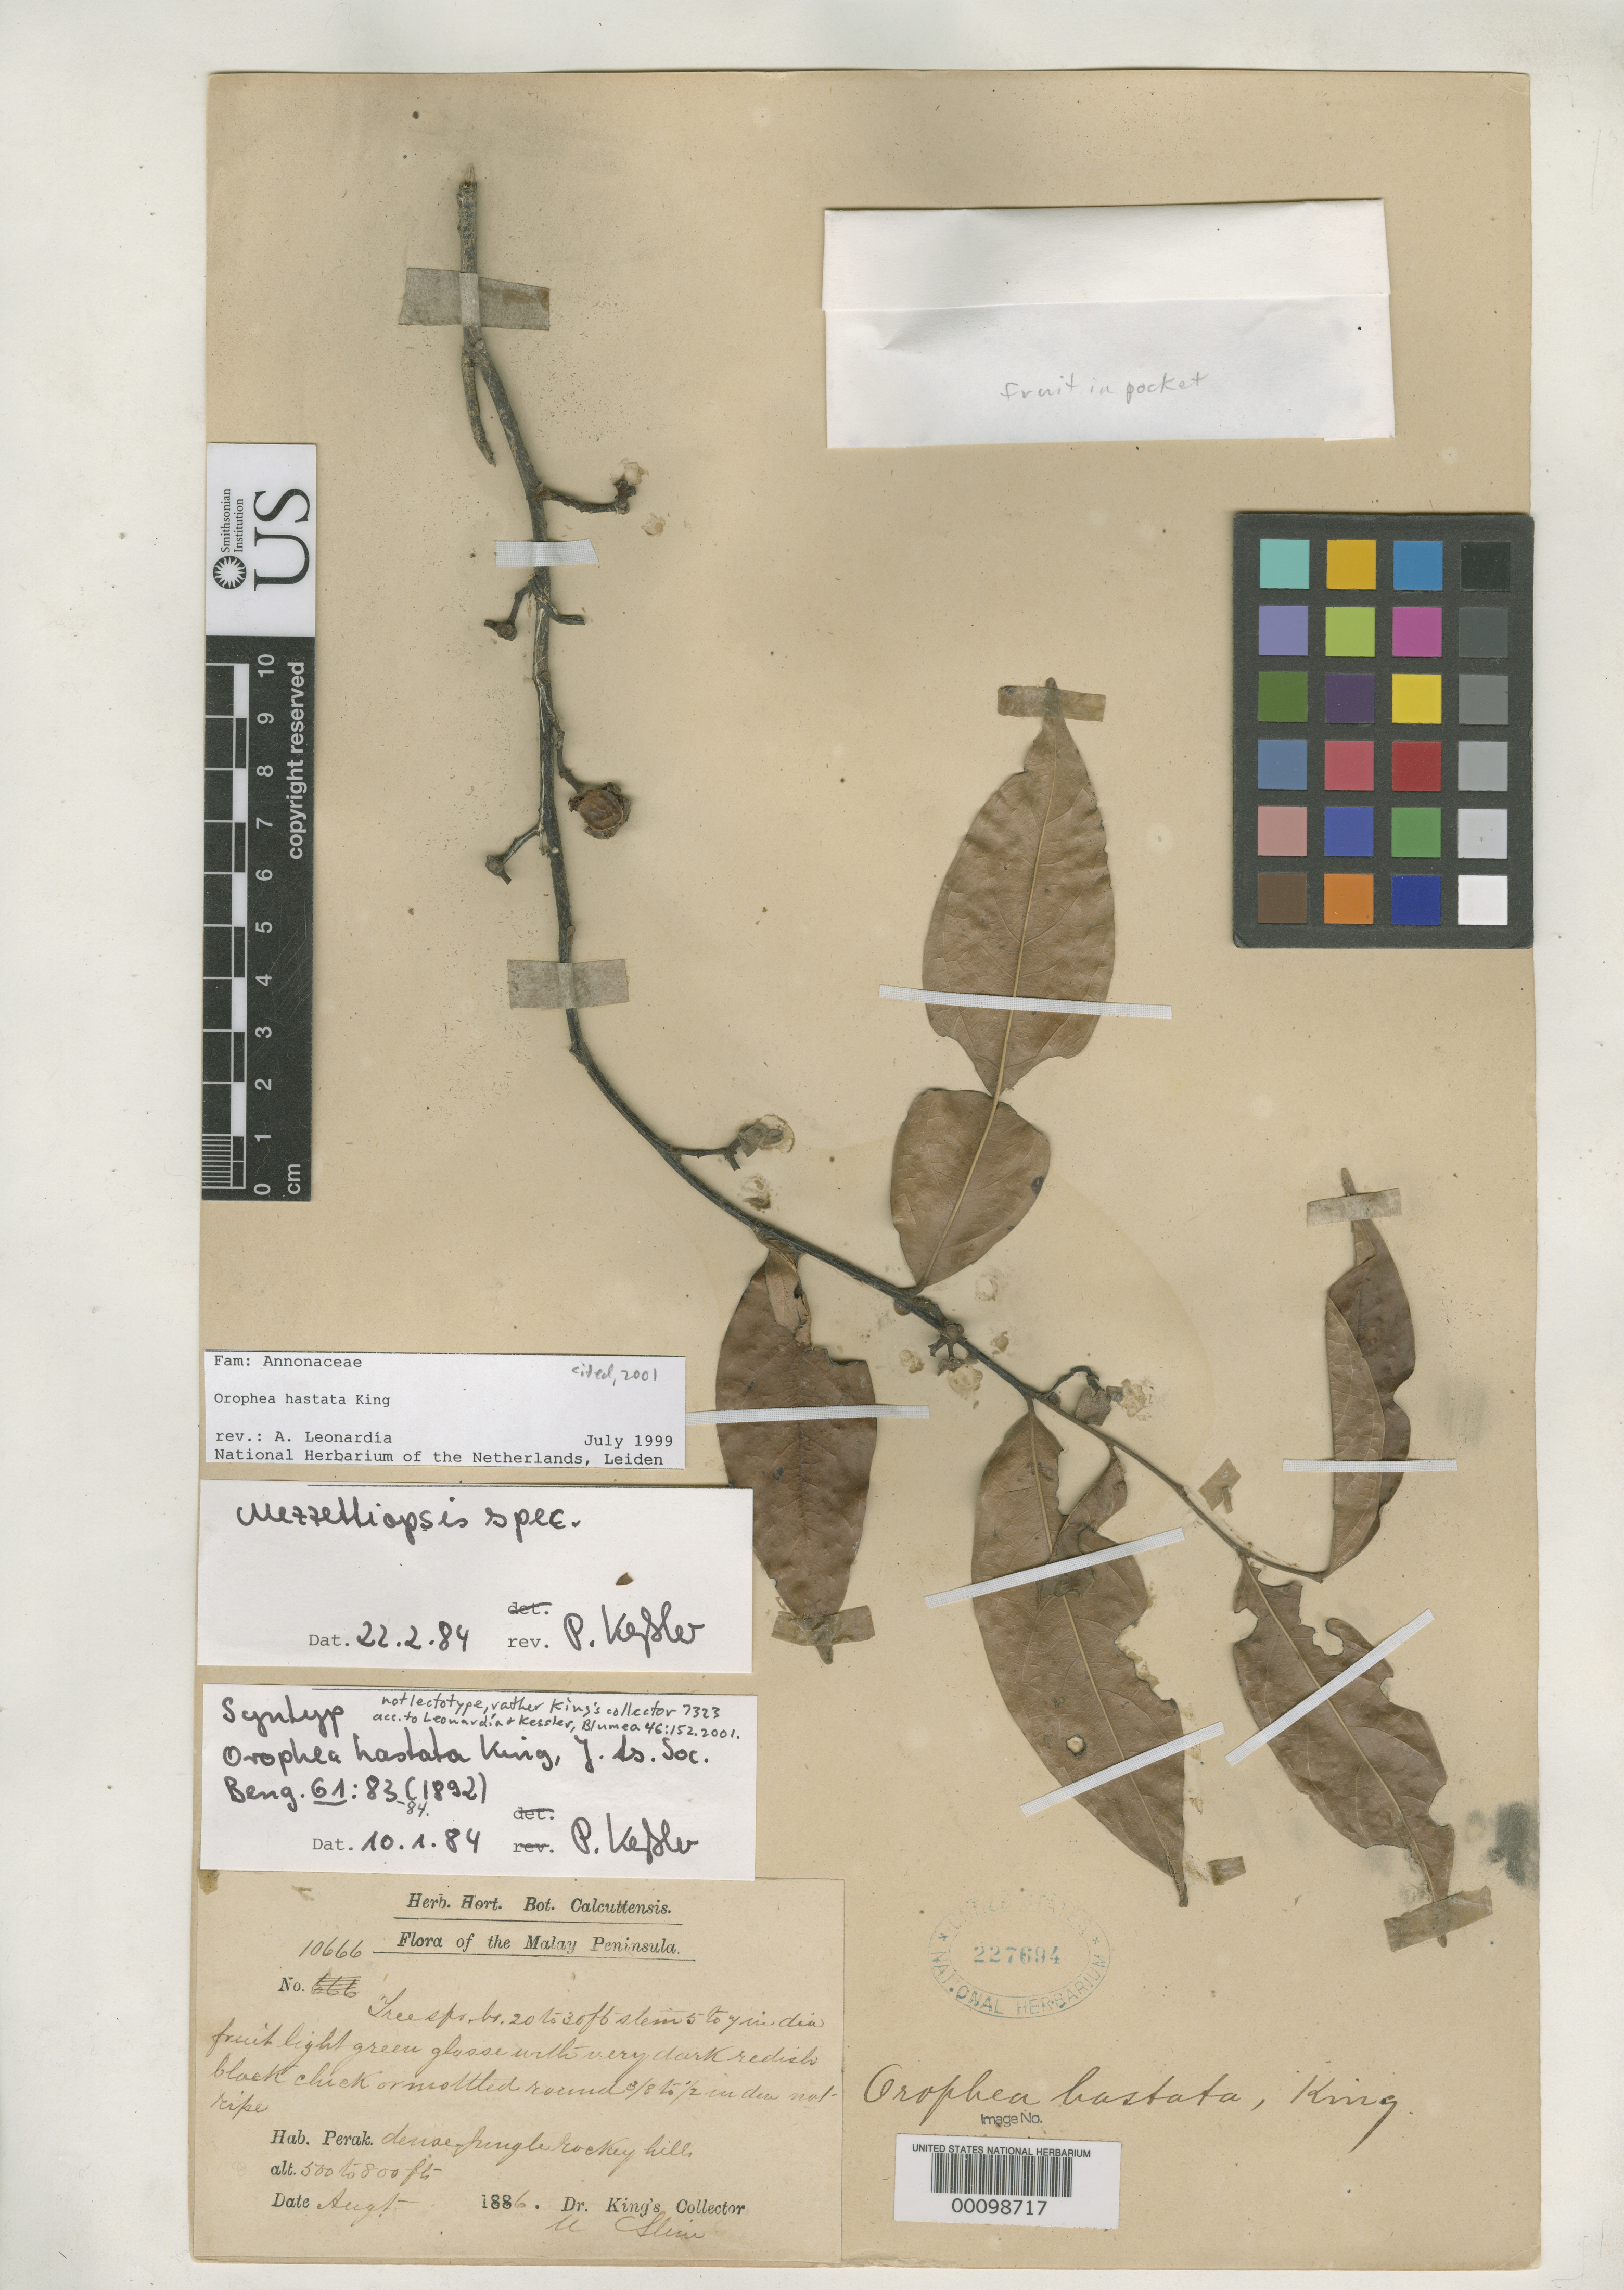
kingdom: Plantae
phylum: Tracheophyta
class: Magnoliopsida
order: Magnoliales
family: Annonaceae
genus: Orophea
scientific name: Orophea hastata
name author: King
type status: Syntype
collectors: H. Kunstler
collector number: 10666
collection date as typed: Aug 1886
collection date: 1886-08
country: Malaysia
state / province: Perak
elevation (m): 152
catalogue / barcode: US 227694